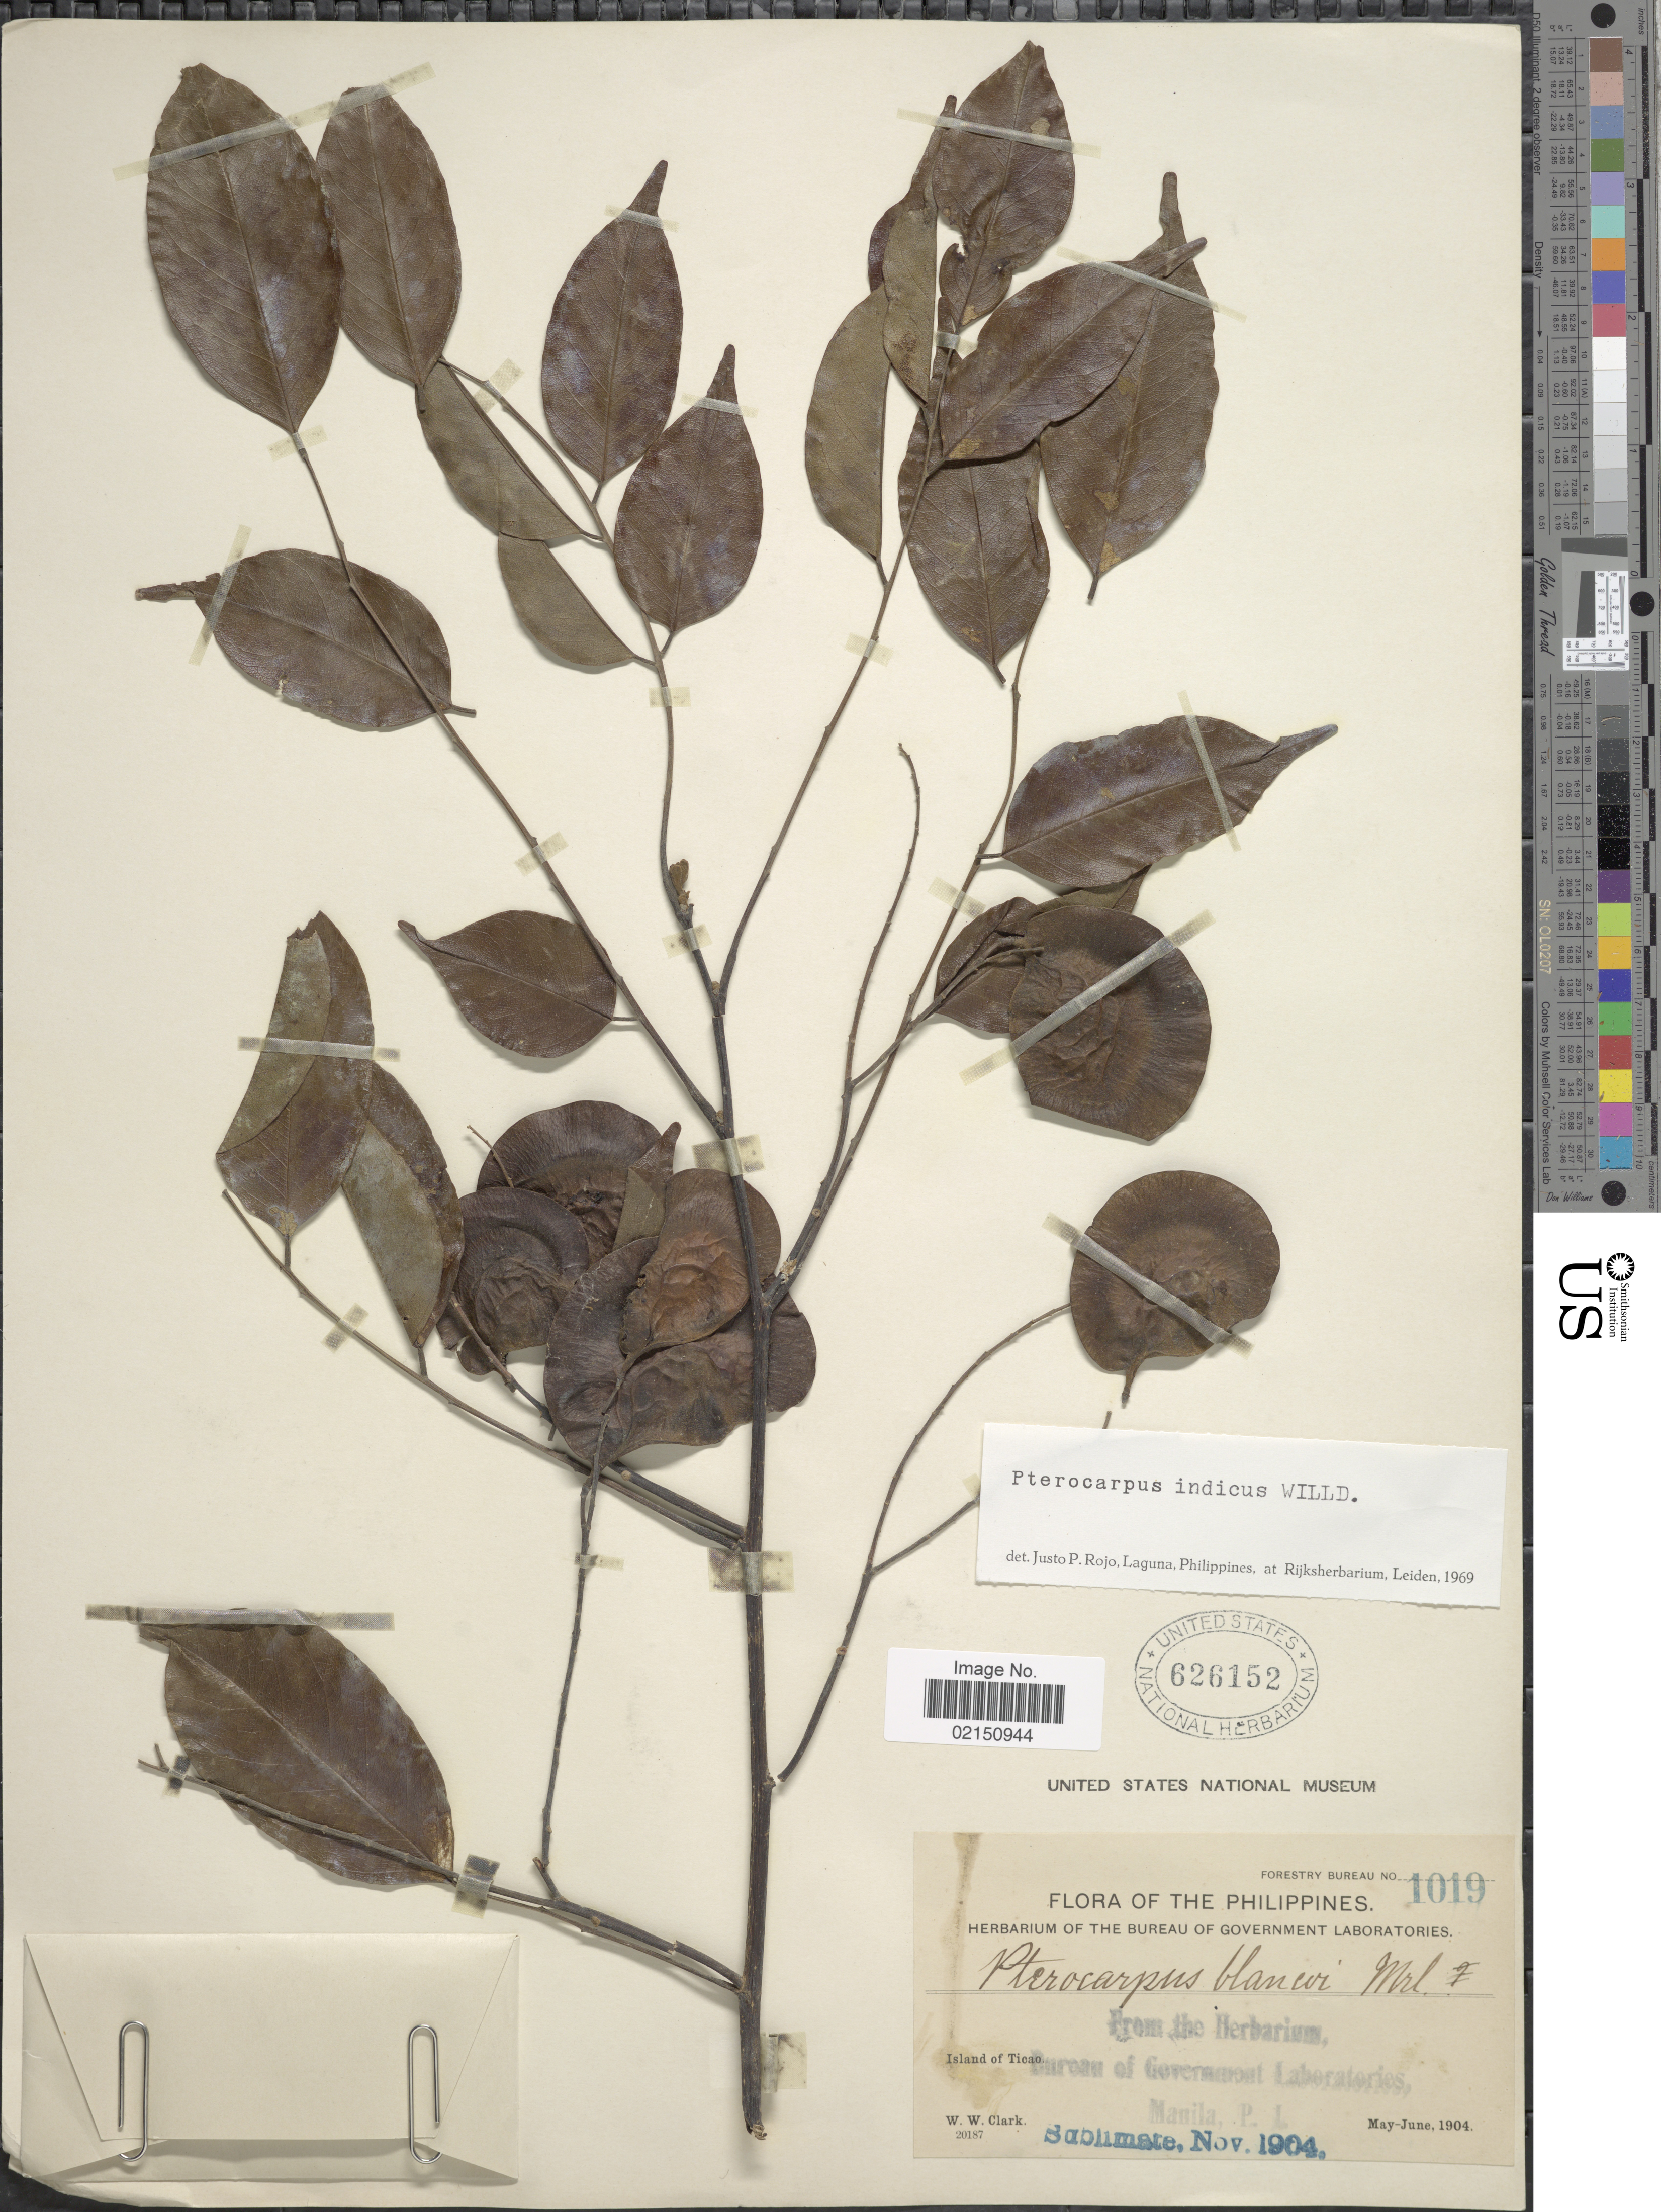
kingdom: Plantae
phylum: Tracheophyta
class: Magnoliopsida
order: Fabales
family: Fabaceae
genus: Pterocarpus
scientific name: Pterocarpus indicus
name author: Willd.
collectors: W. W. Clark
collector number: Forestry Bureau 1019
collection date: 1904-05/1904-06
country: Philippines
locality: Island of Ticao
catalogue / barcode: US 626152